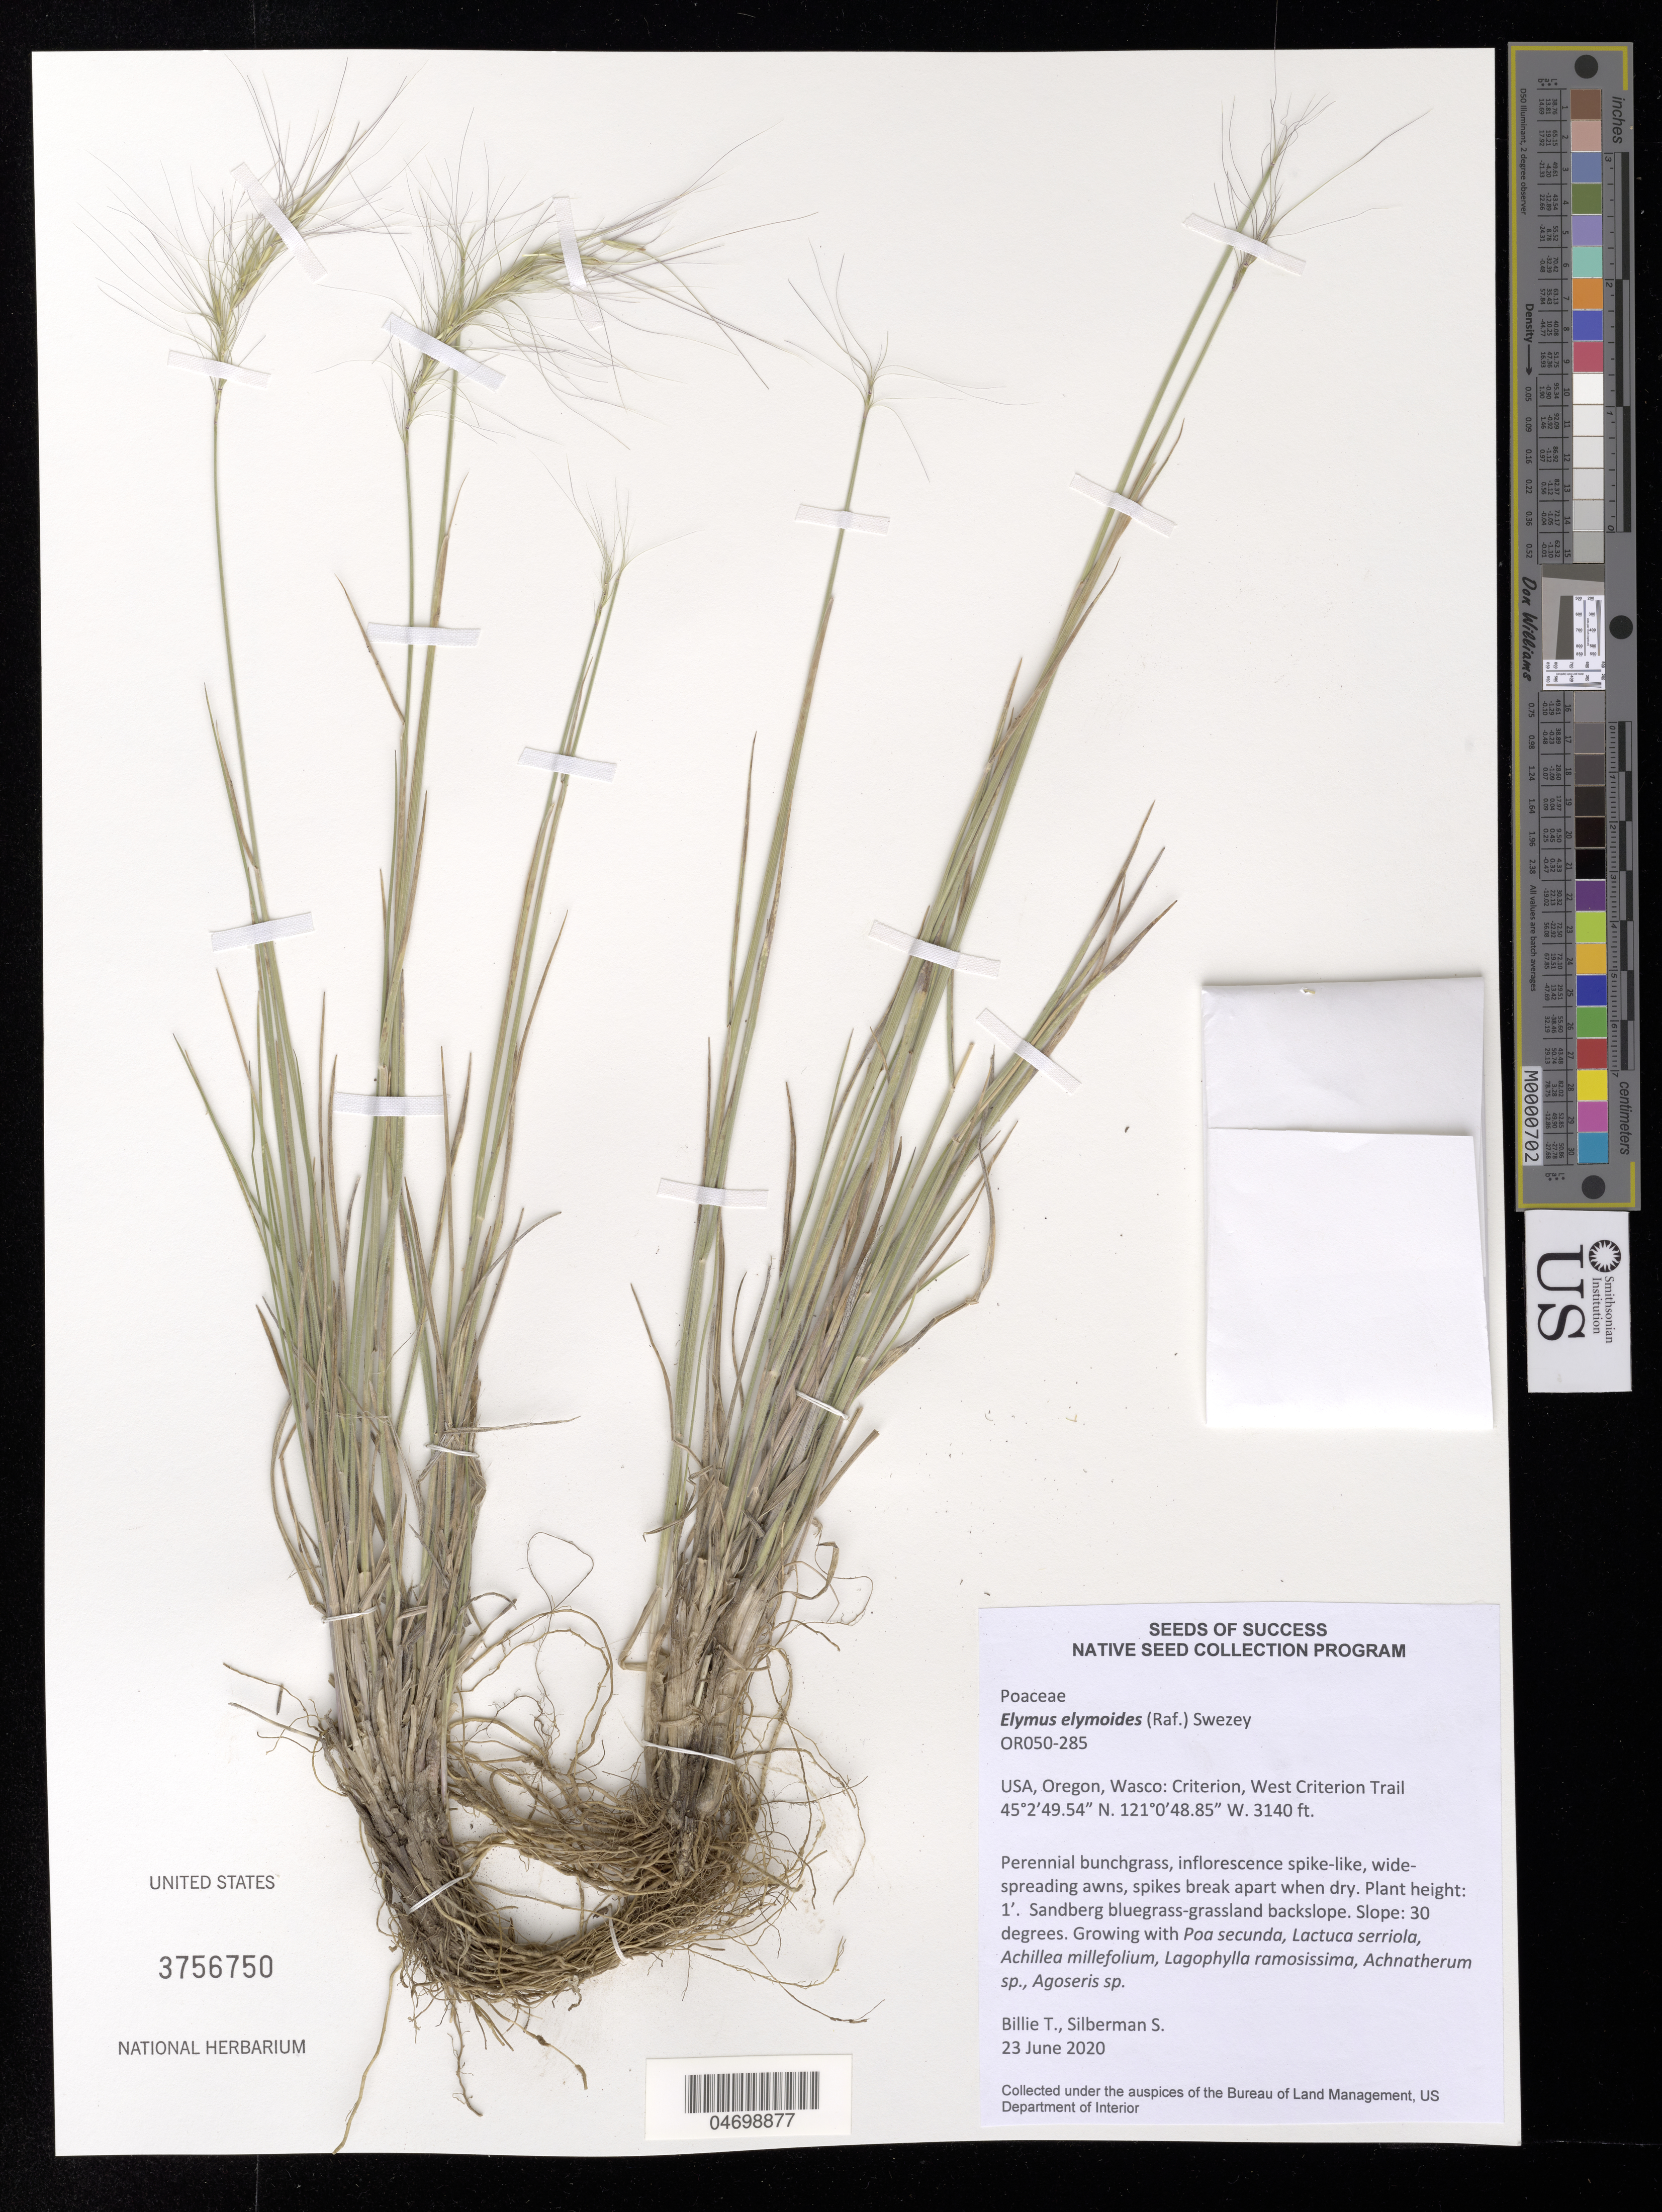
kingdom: Plantae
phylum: Tracheophyta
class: Liliopsida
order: Poales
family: Poaceae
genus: Elymus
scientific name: Elymus elymoides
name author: (Raf.) Swezey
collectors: S. Silberman & T. Billie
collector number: OR050-285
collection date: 2020-07-23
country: United States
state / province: Oregon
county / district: Wasco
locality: Criterion, West Criterion Trail.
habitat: Sandberg bluegrass-grassland backslope. With Poa secunda, Lactuca serriola, Agoseris sp., etc.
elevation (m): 934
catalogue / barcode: US 3756750